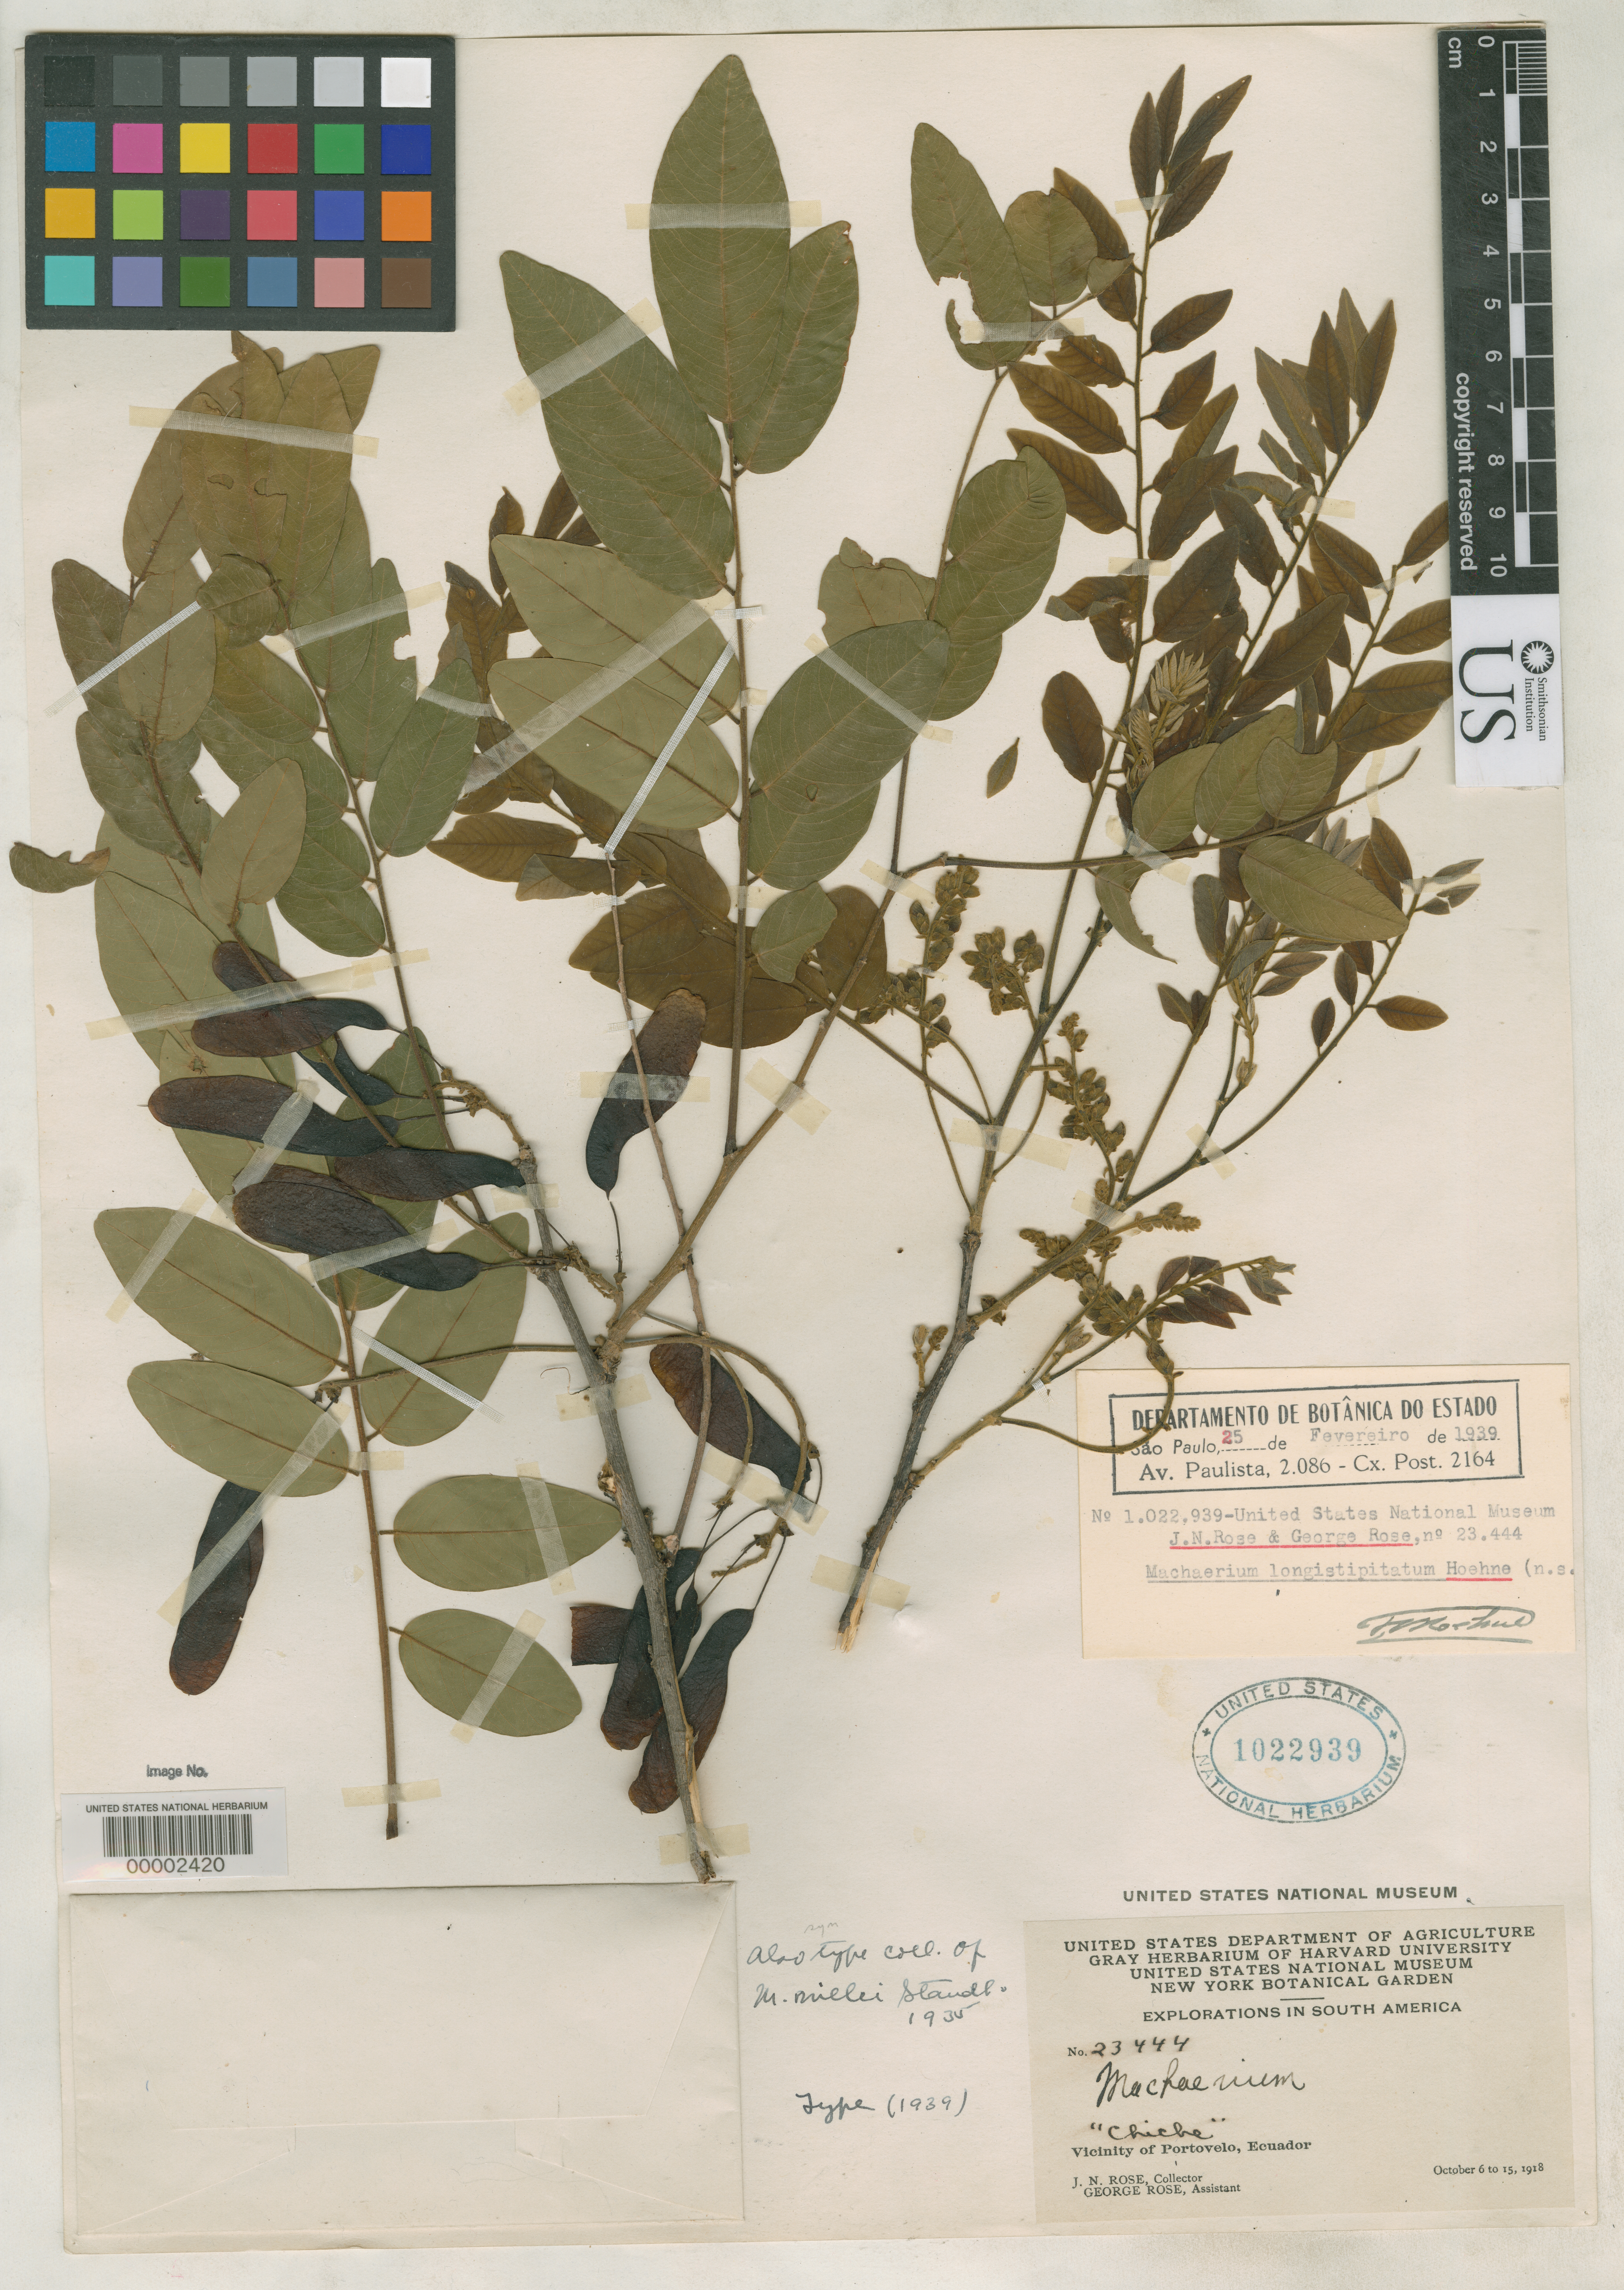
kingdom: Plantae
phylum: Tracheophyta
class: Magnoliopsida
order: Fabales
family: Fabaceae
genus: Machaerium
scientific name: Machaerium millei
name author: Standl.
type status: Isotype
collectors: J. N. Rose & G. Rose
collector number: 23444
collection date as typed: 06 Oct 1918 to 15 Oct 1918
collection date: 1918-10-06/1918-10-15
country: Ecuador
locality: Portovelo.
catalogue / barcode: US 1022939